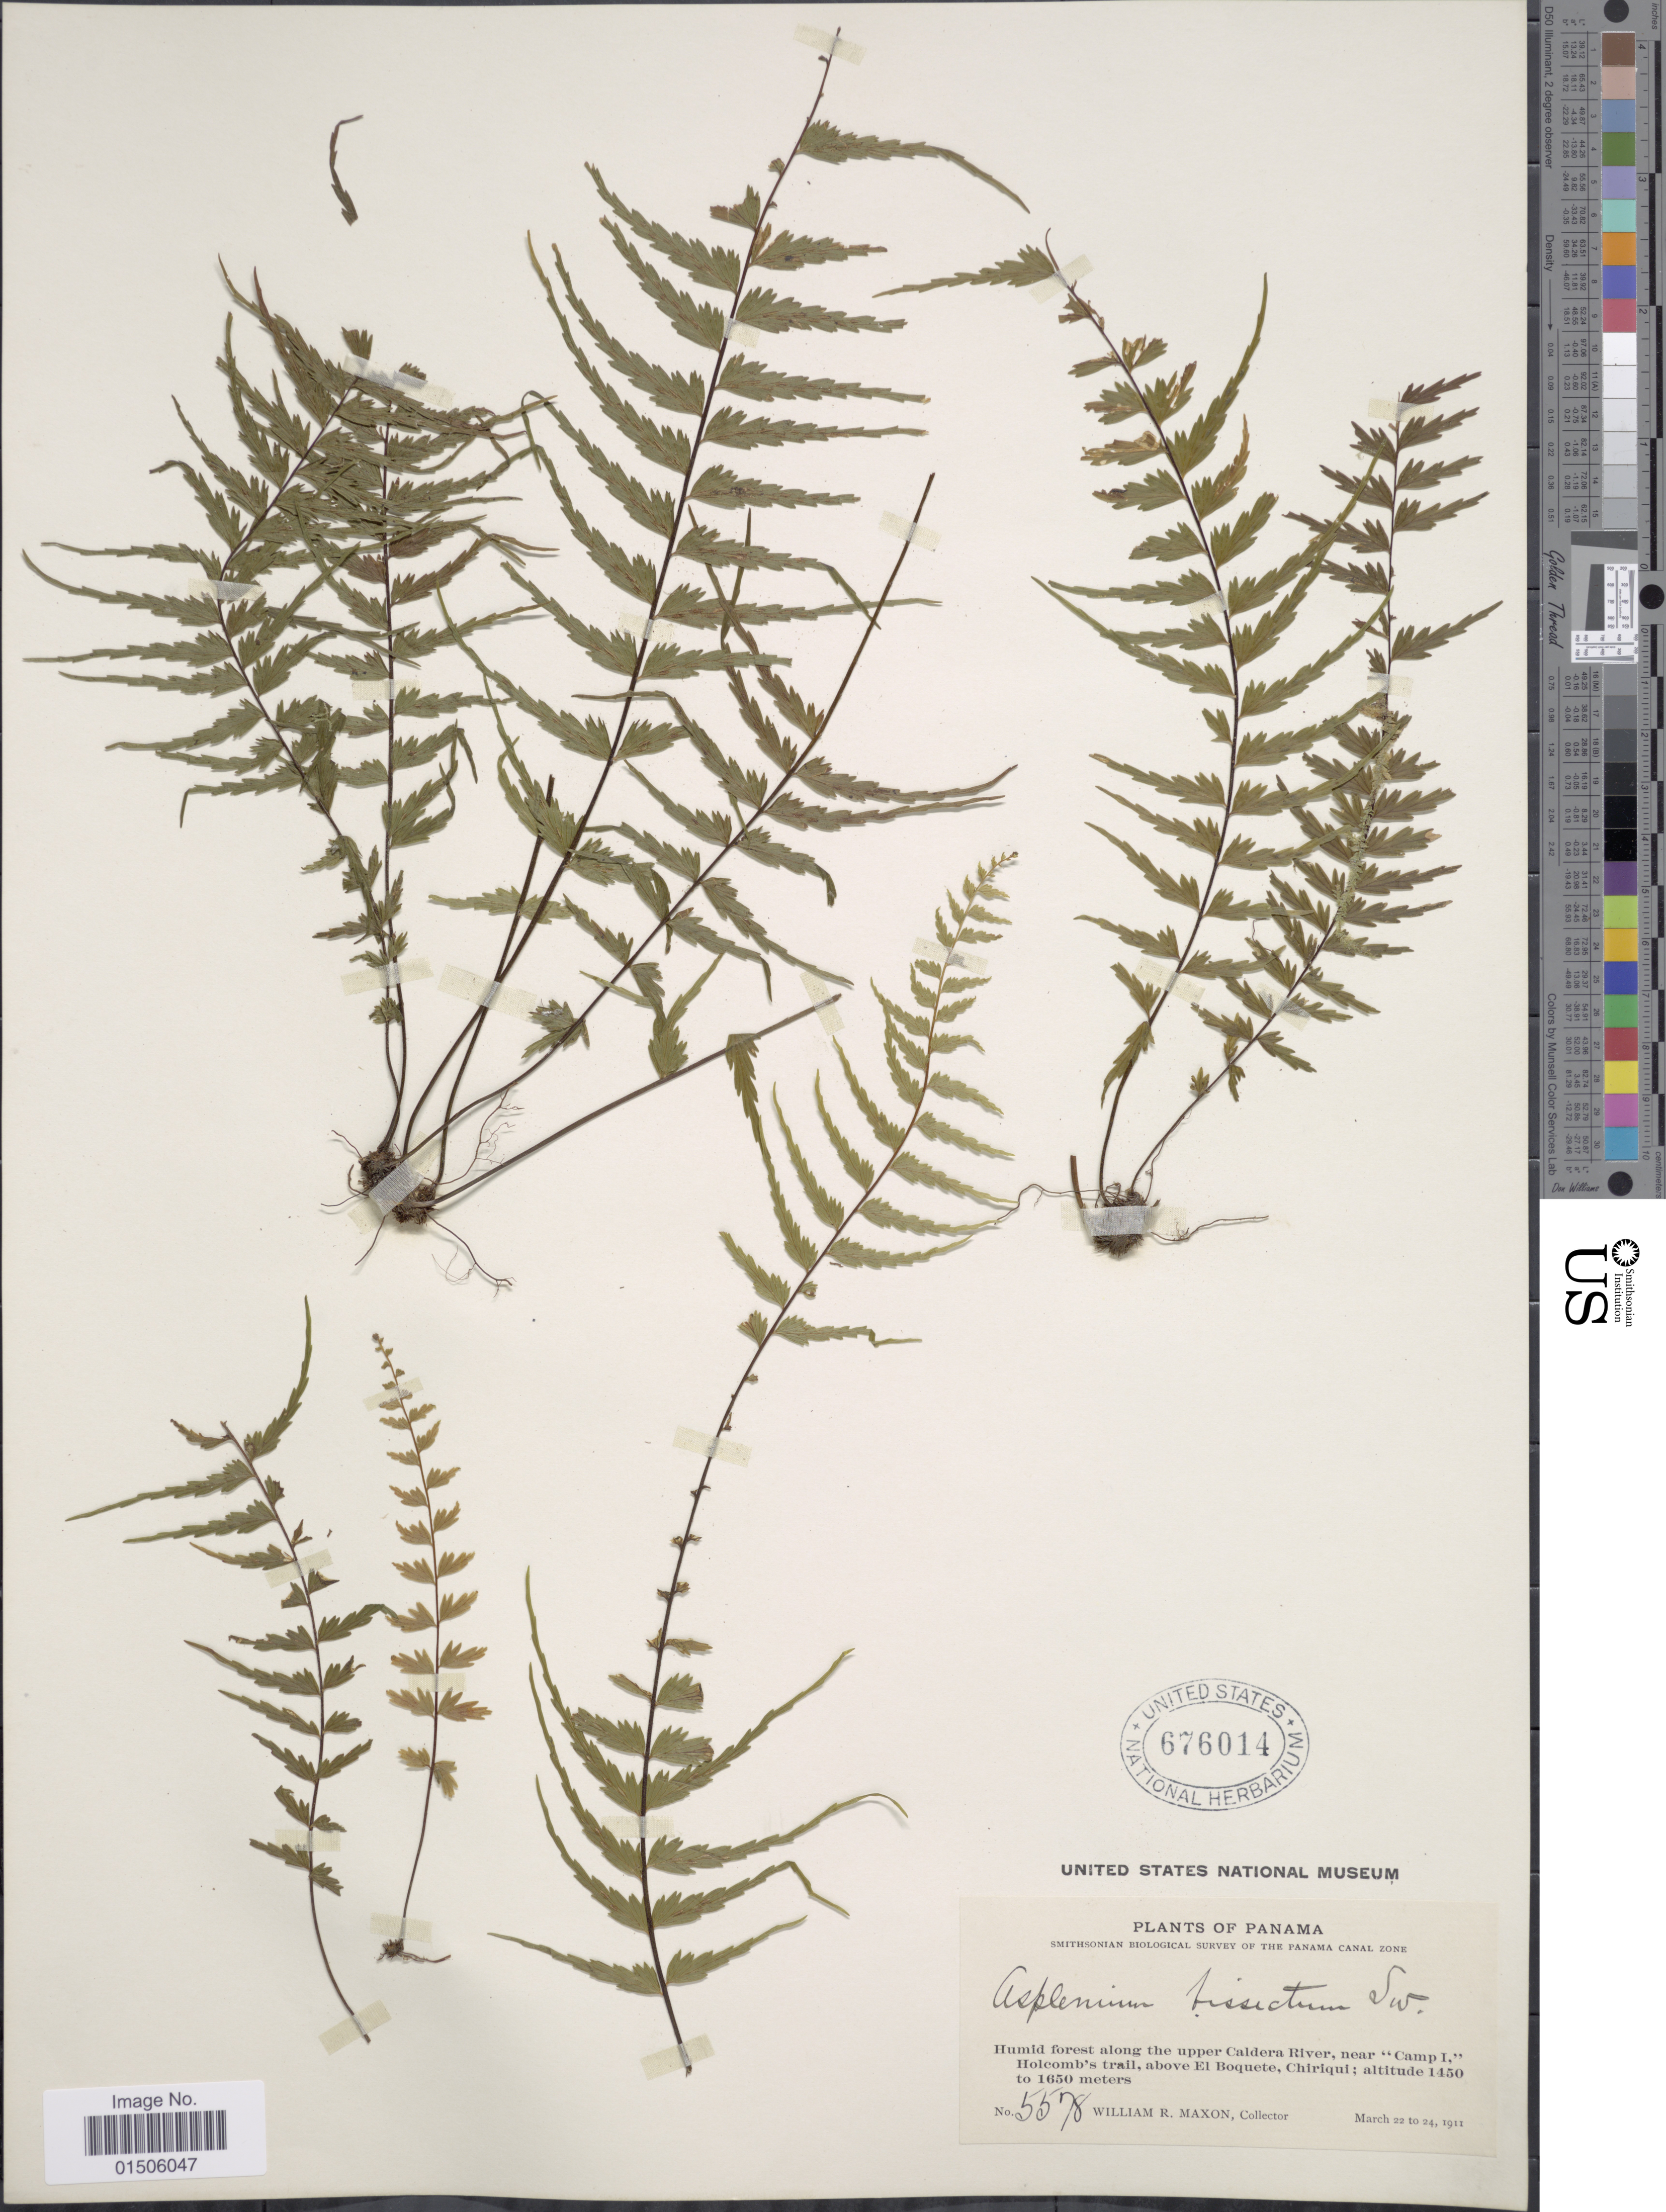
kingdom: Plantae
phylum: Tracheophyta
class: Polypodiopsida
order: Polypodiales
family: Aspleniaceae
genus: Asplenium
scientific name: Asplenium dissectum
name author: Sw.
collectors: W. R. Maxon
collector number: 5578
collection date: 1911-03-22/1911-03-24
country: Panama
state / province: Chiriqui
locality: Humid forest along the upper Caldera River, near " Camp 1 " Holcomb's trail, above El Boquete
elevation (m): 1450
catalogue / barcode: US 676014